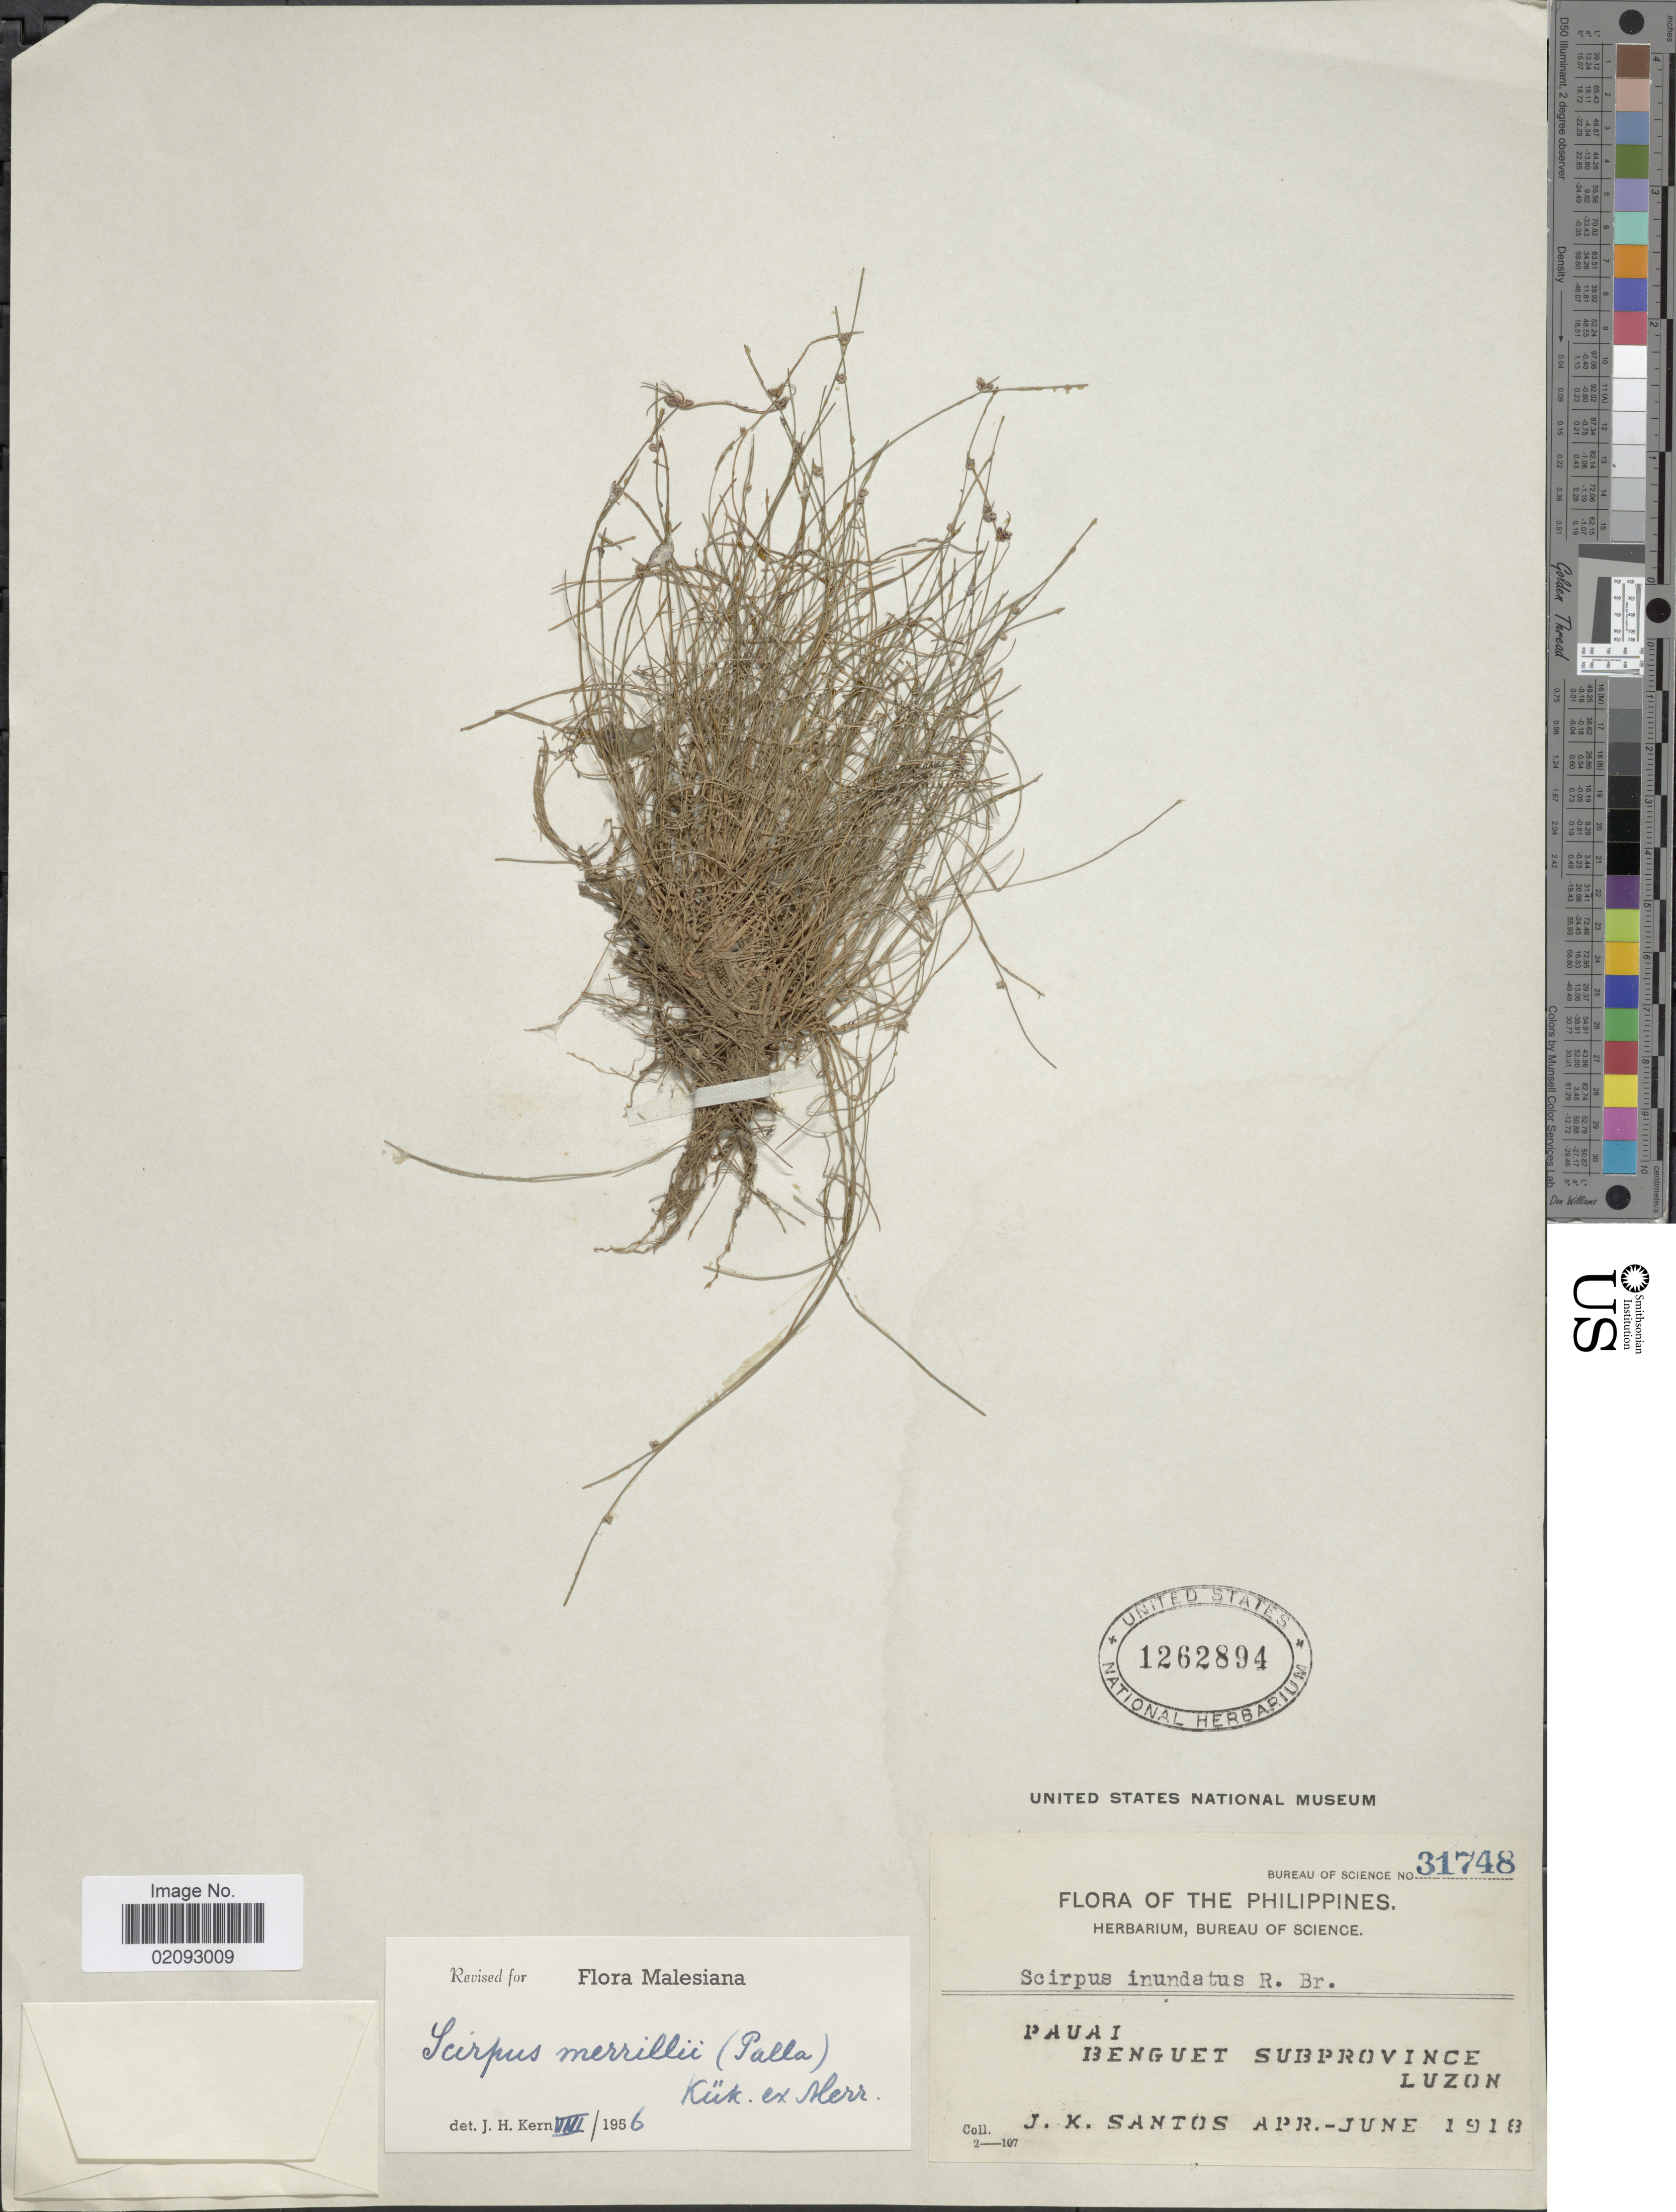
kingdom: Plantae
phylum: Tracheophyta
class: Liliopsida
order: Poales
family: Cyperaceae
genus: Isolepis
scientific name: Isolepis subtilissima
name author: Boeckeler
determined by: Strong, Mark T., (BOT), Smithsonian Institution - National Museum of Natural History (UNITED STATES)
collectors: J. K. Santos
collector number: Bureau of Science 31748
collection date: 1918-04/1918-06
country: Philippines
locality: Pauai, Benguet Subprovince, Luzon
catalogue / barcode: US 1262894